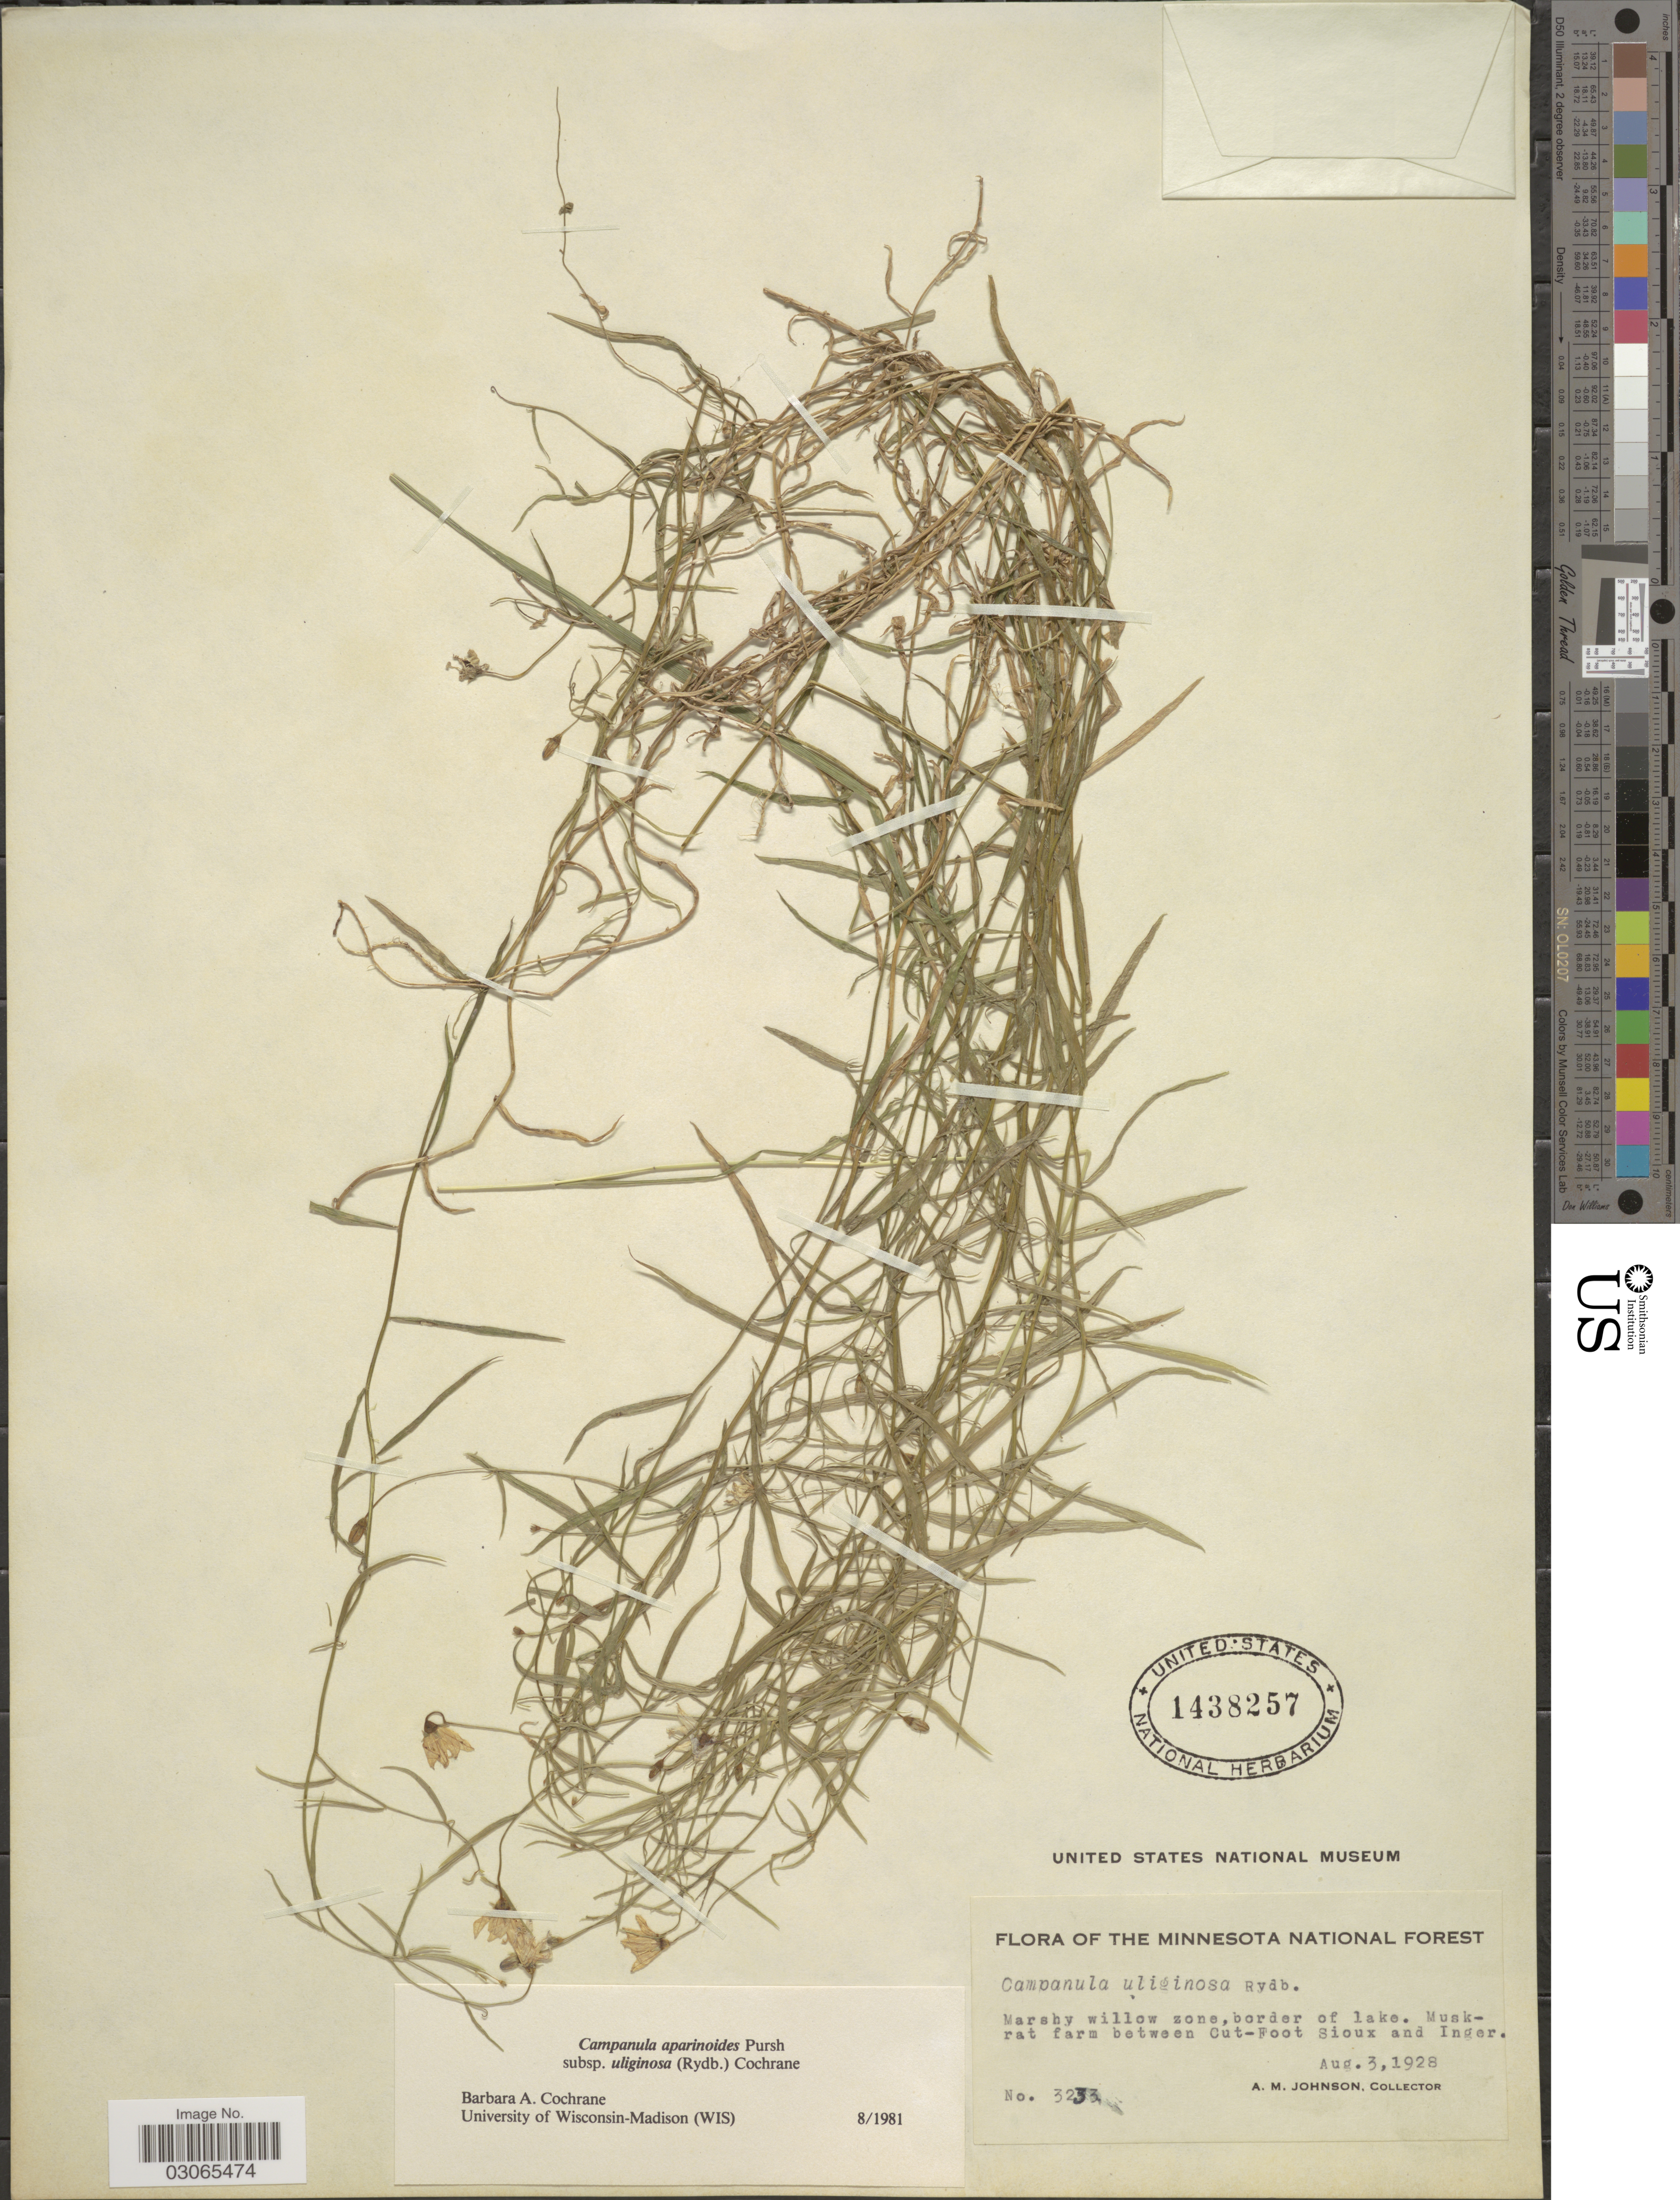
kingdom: Plantae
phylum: Tracheophyta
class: Magnoliopsida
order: Asterales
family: Campanulaceae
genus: Campanula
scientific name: Campanula aparinoides var. uliginosa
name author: (Rydb.) Gleason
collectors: A. M. Johnson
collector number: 3233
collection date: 1928-08-03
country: United States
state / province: Minnesota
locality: The Minnesota National Forest. Muskrat farm between Cut-Foot Sioux and Inger.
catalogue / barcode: US 1438257